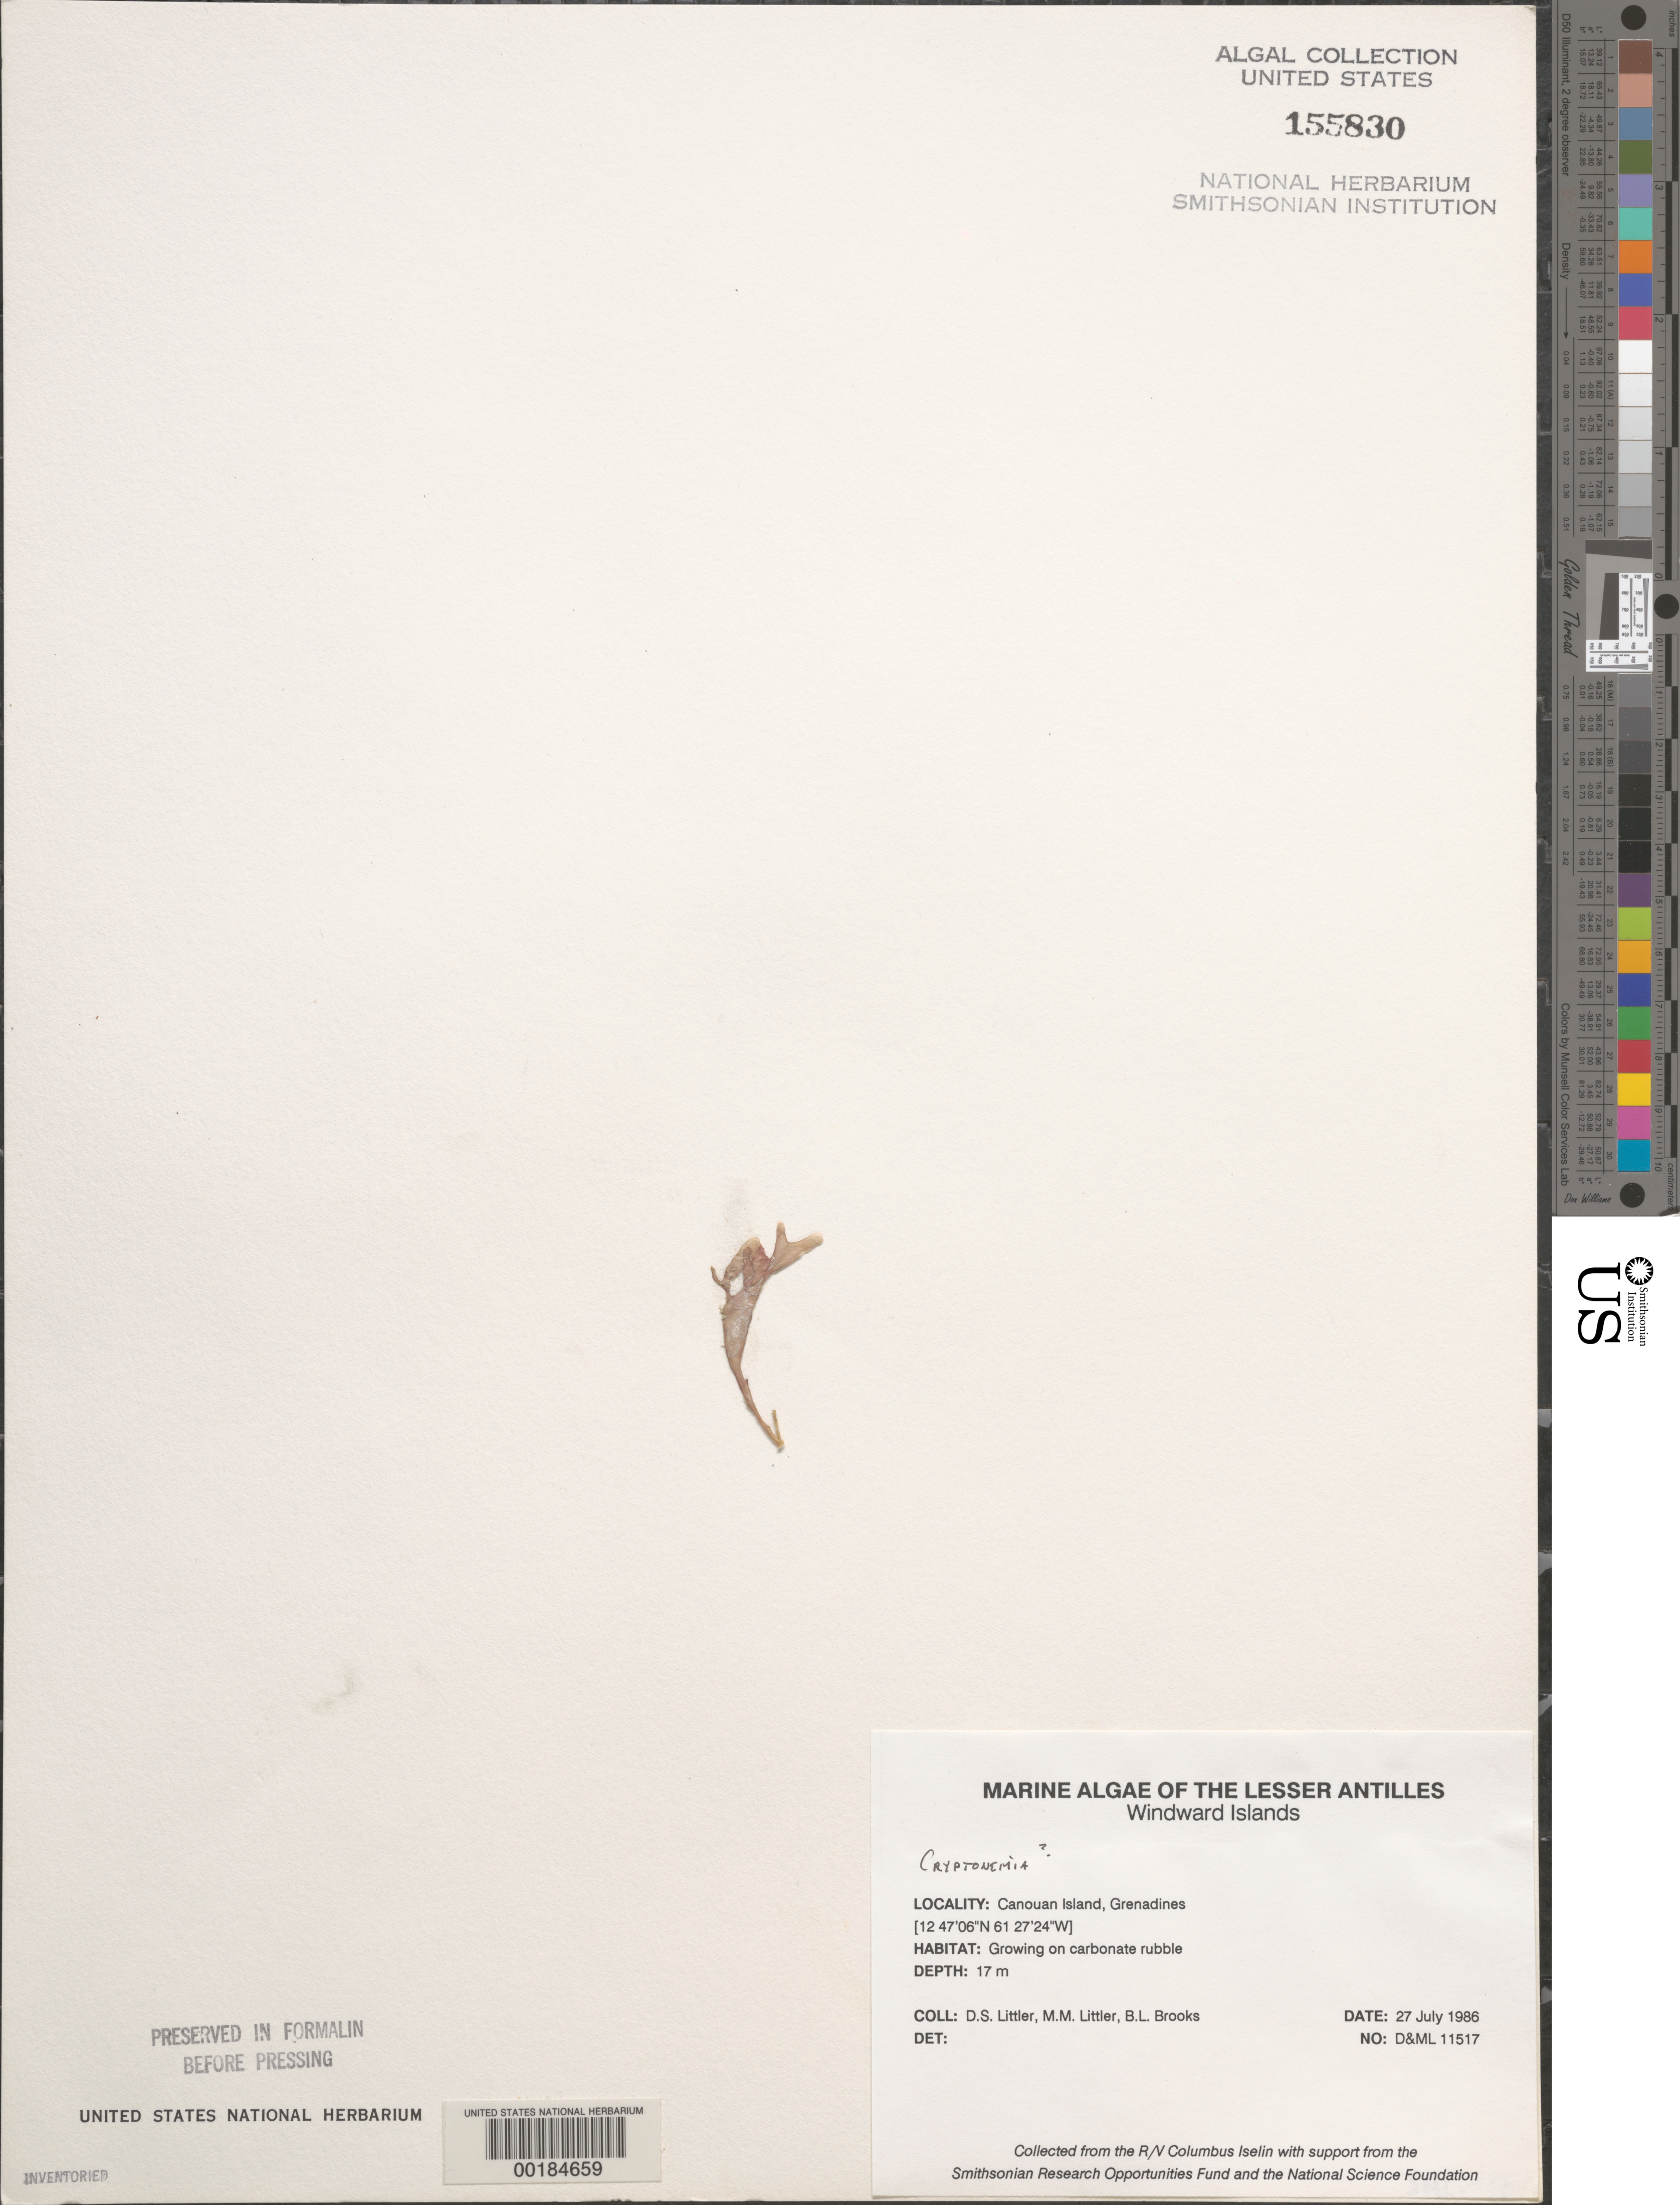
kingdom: Plantae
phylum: Rhodophyta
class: Florideophyceae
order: Halymeniales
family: Halymeniaceae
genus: Cryptonemia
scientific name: Cryptonemia sp.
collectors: D. S. Littler, M. M. Littler & B. Brooks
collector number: D&ML 11517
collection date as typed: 27 Jul 1986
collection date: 1986-07-27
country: St. Vincent - Grenadines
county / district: Grenadines Parish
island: Canouan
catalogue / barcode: US 155830